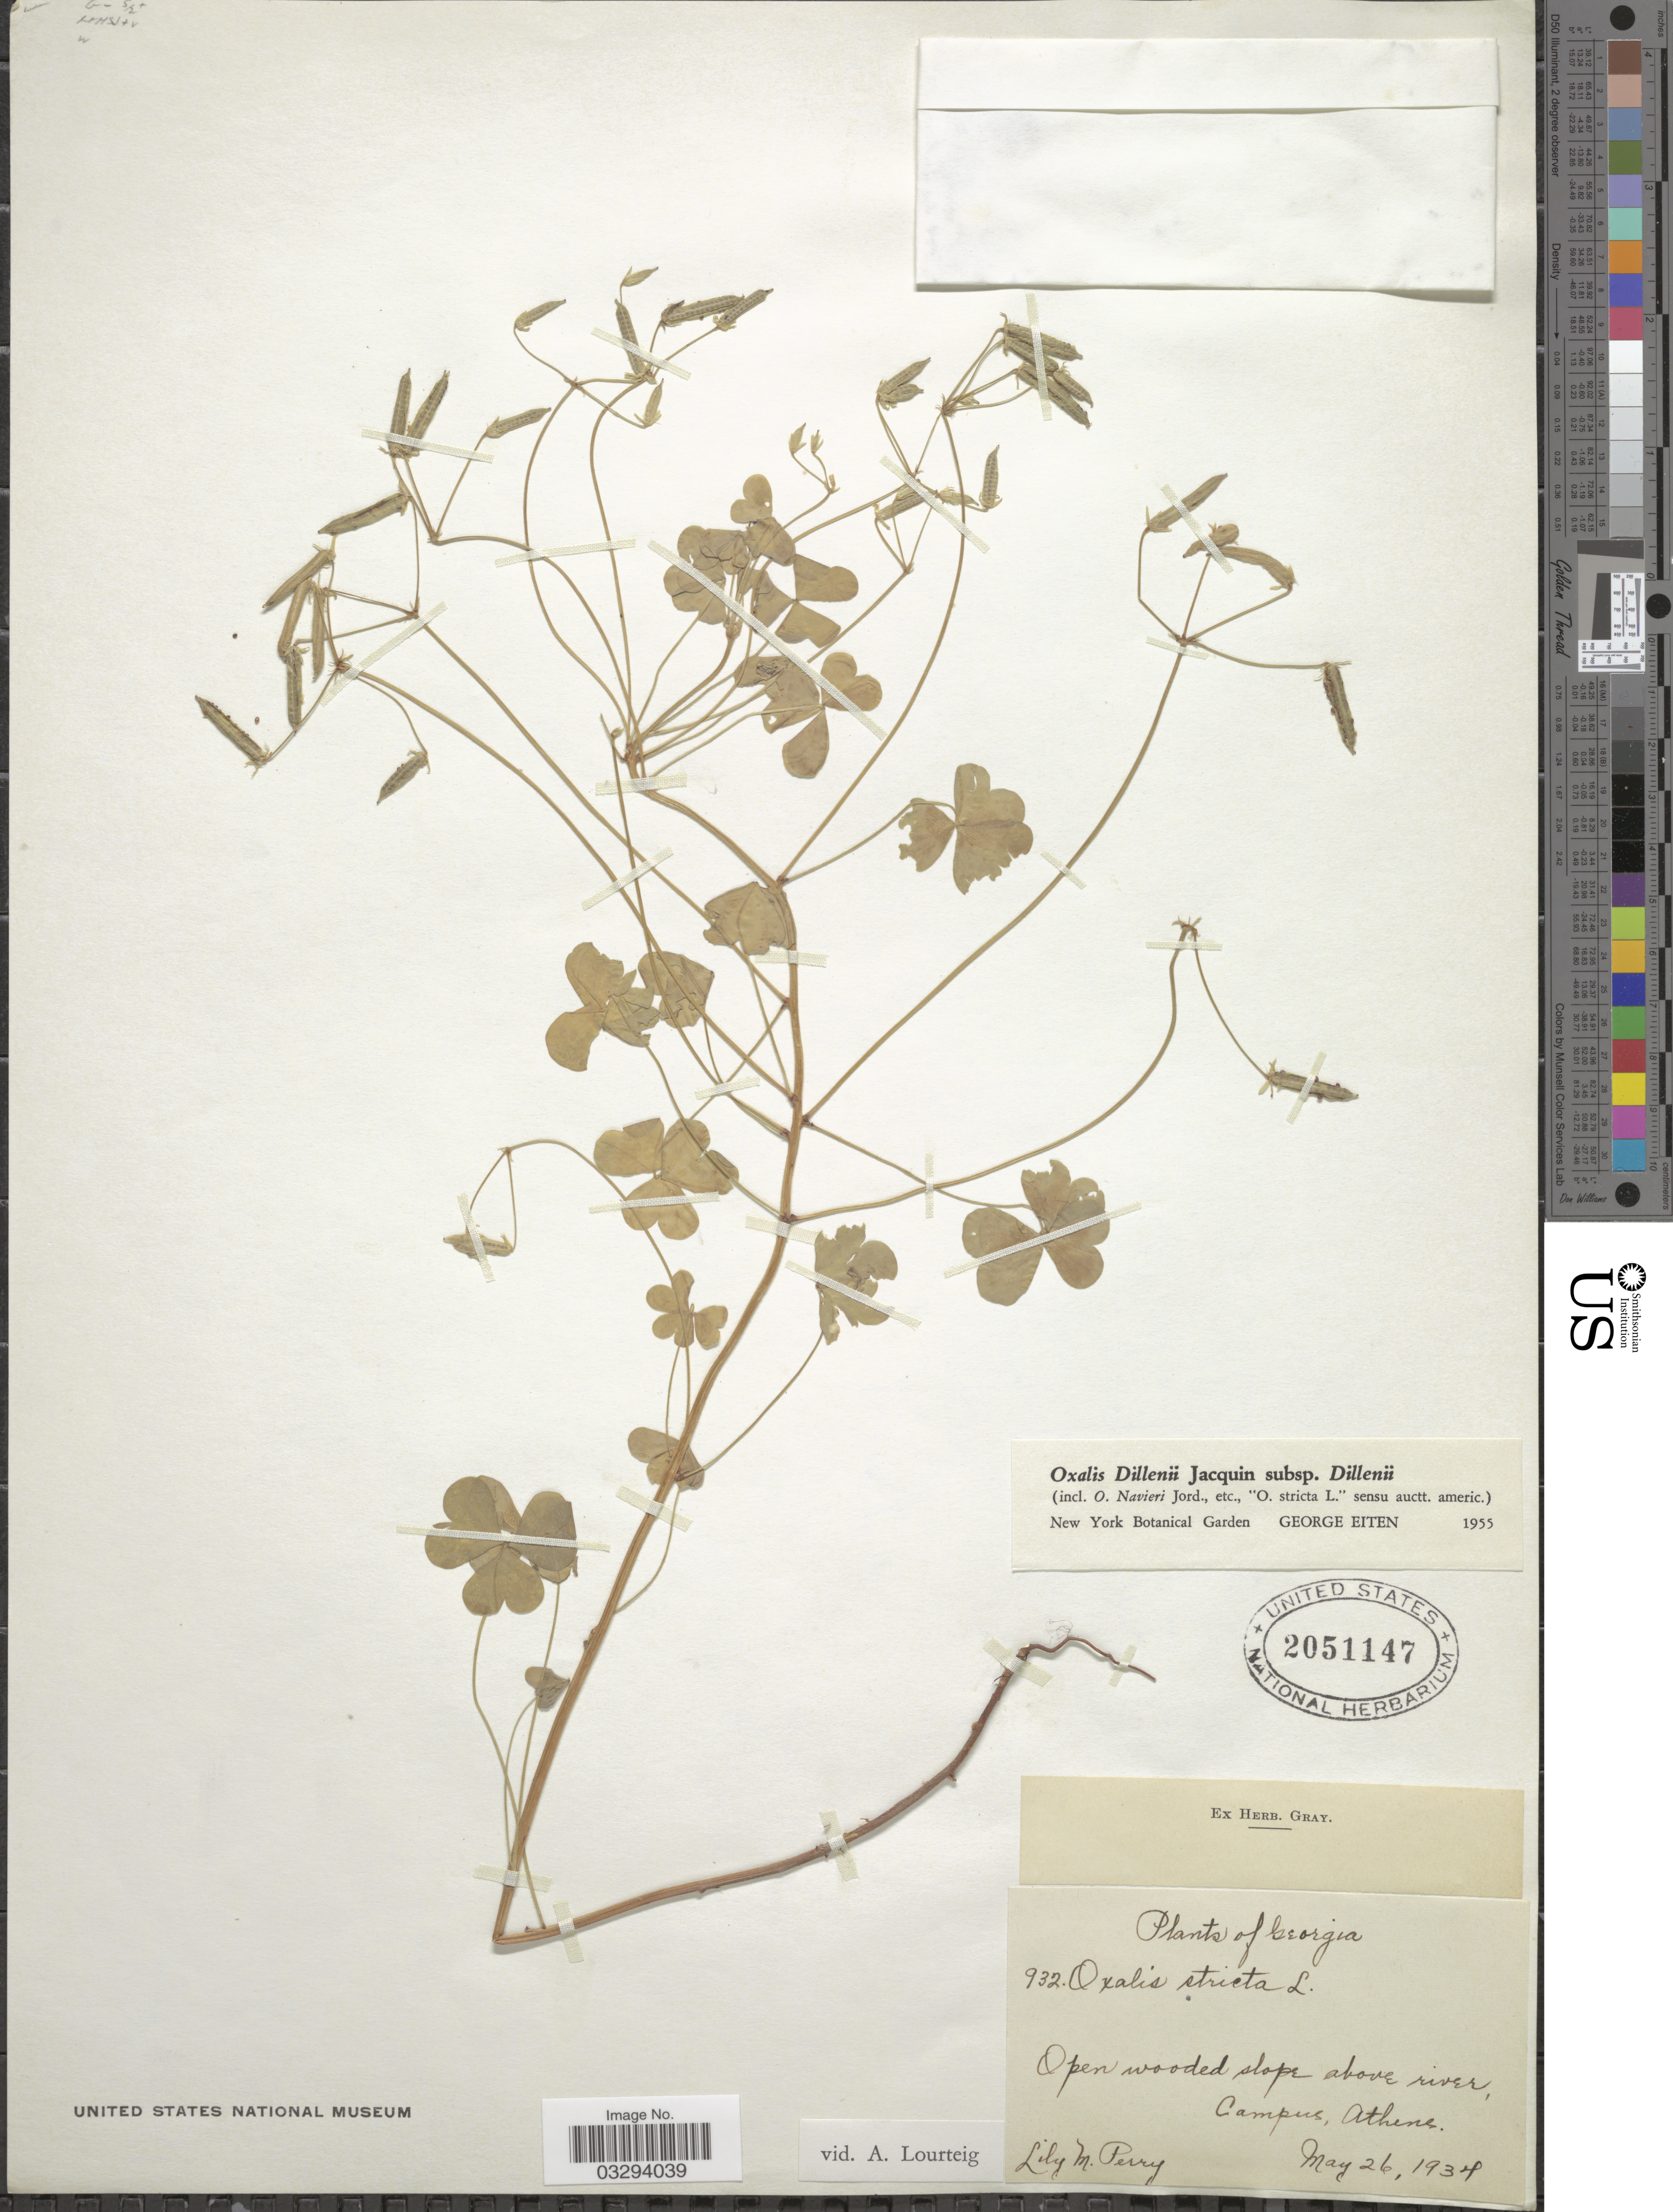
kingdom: Plantae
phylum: Tracheophyta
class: Magnoliopsida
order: Oxalidales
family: Oxalidaceae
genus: Oxalis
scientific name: Oxalis stricta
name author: L.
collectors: L. M. Perry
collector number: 932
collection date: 1934-05-26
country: United States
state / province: Georgia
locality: Open wooded slope above river, Campus, Athens.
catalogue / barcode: US 2051147